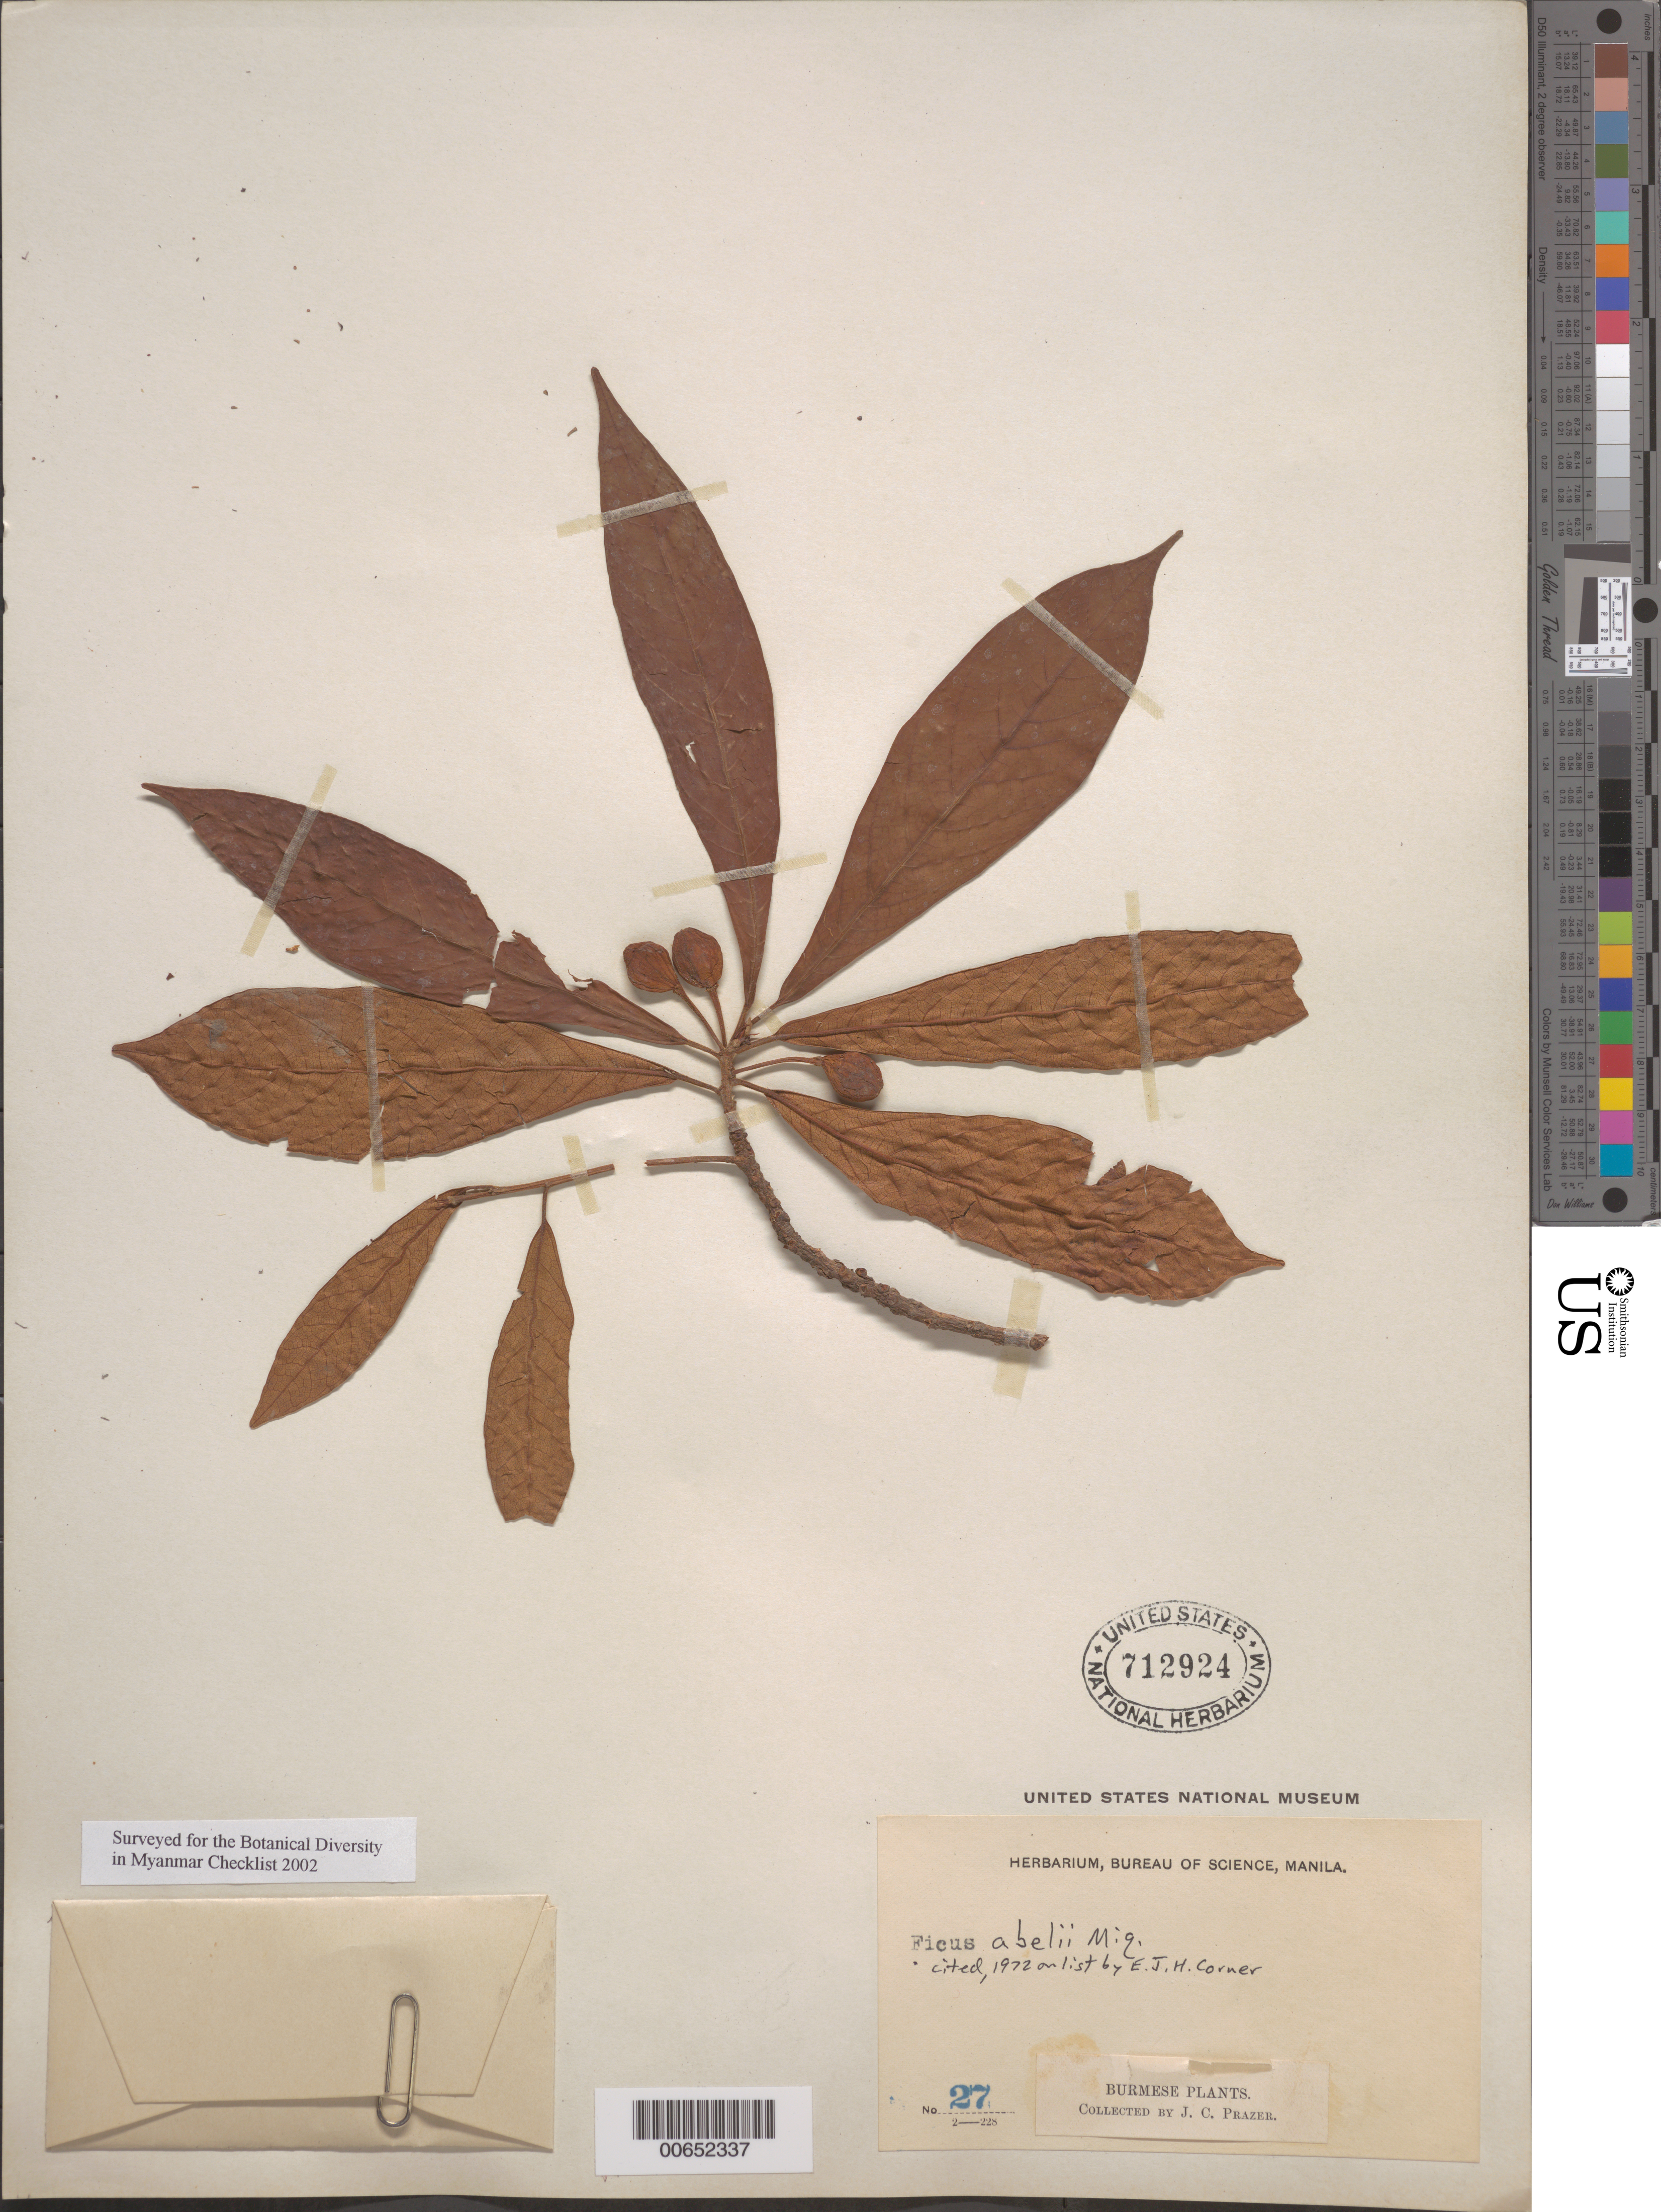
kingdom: Plantae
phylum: Tracheophyta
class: Magnoliopsida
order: Rosales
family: Moraceae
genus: Ficus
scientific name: Ficus abelii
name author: Miq.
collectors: J. Prazer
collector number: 27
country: Myanmar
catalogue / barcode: US 712924